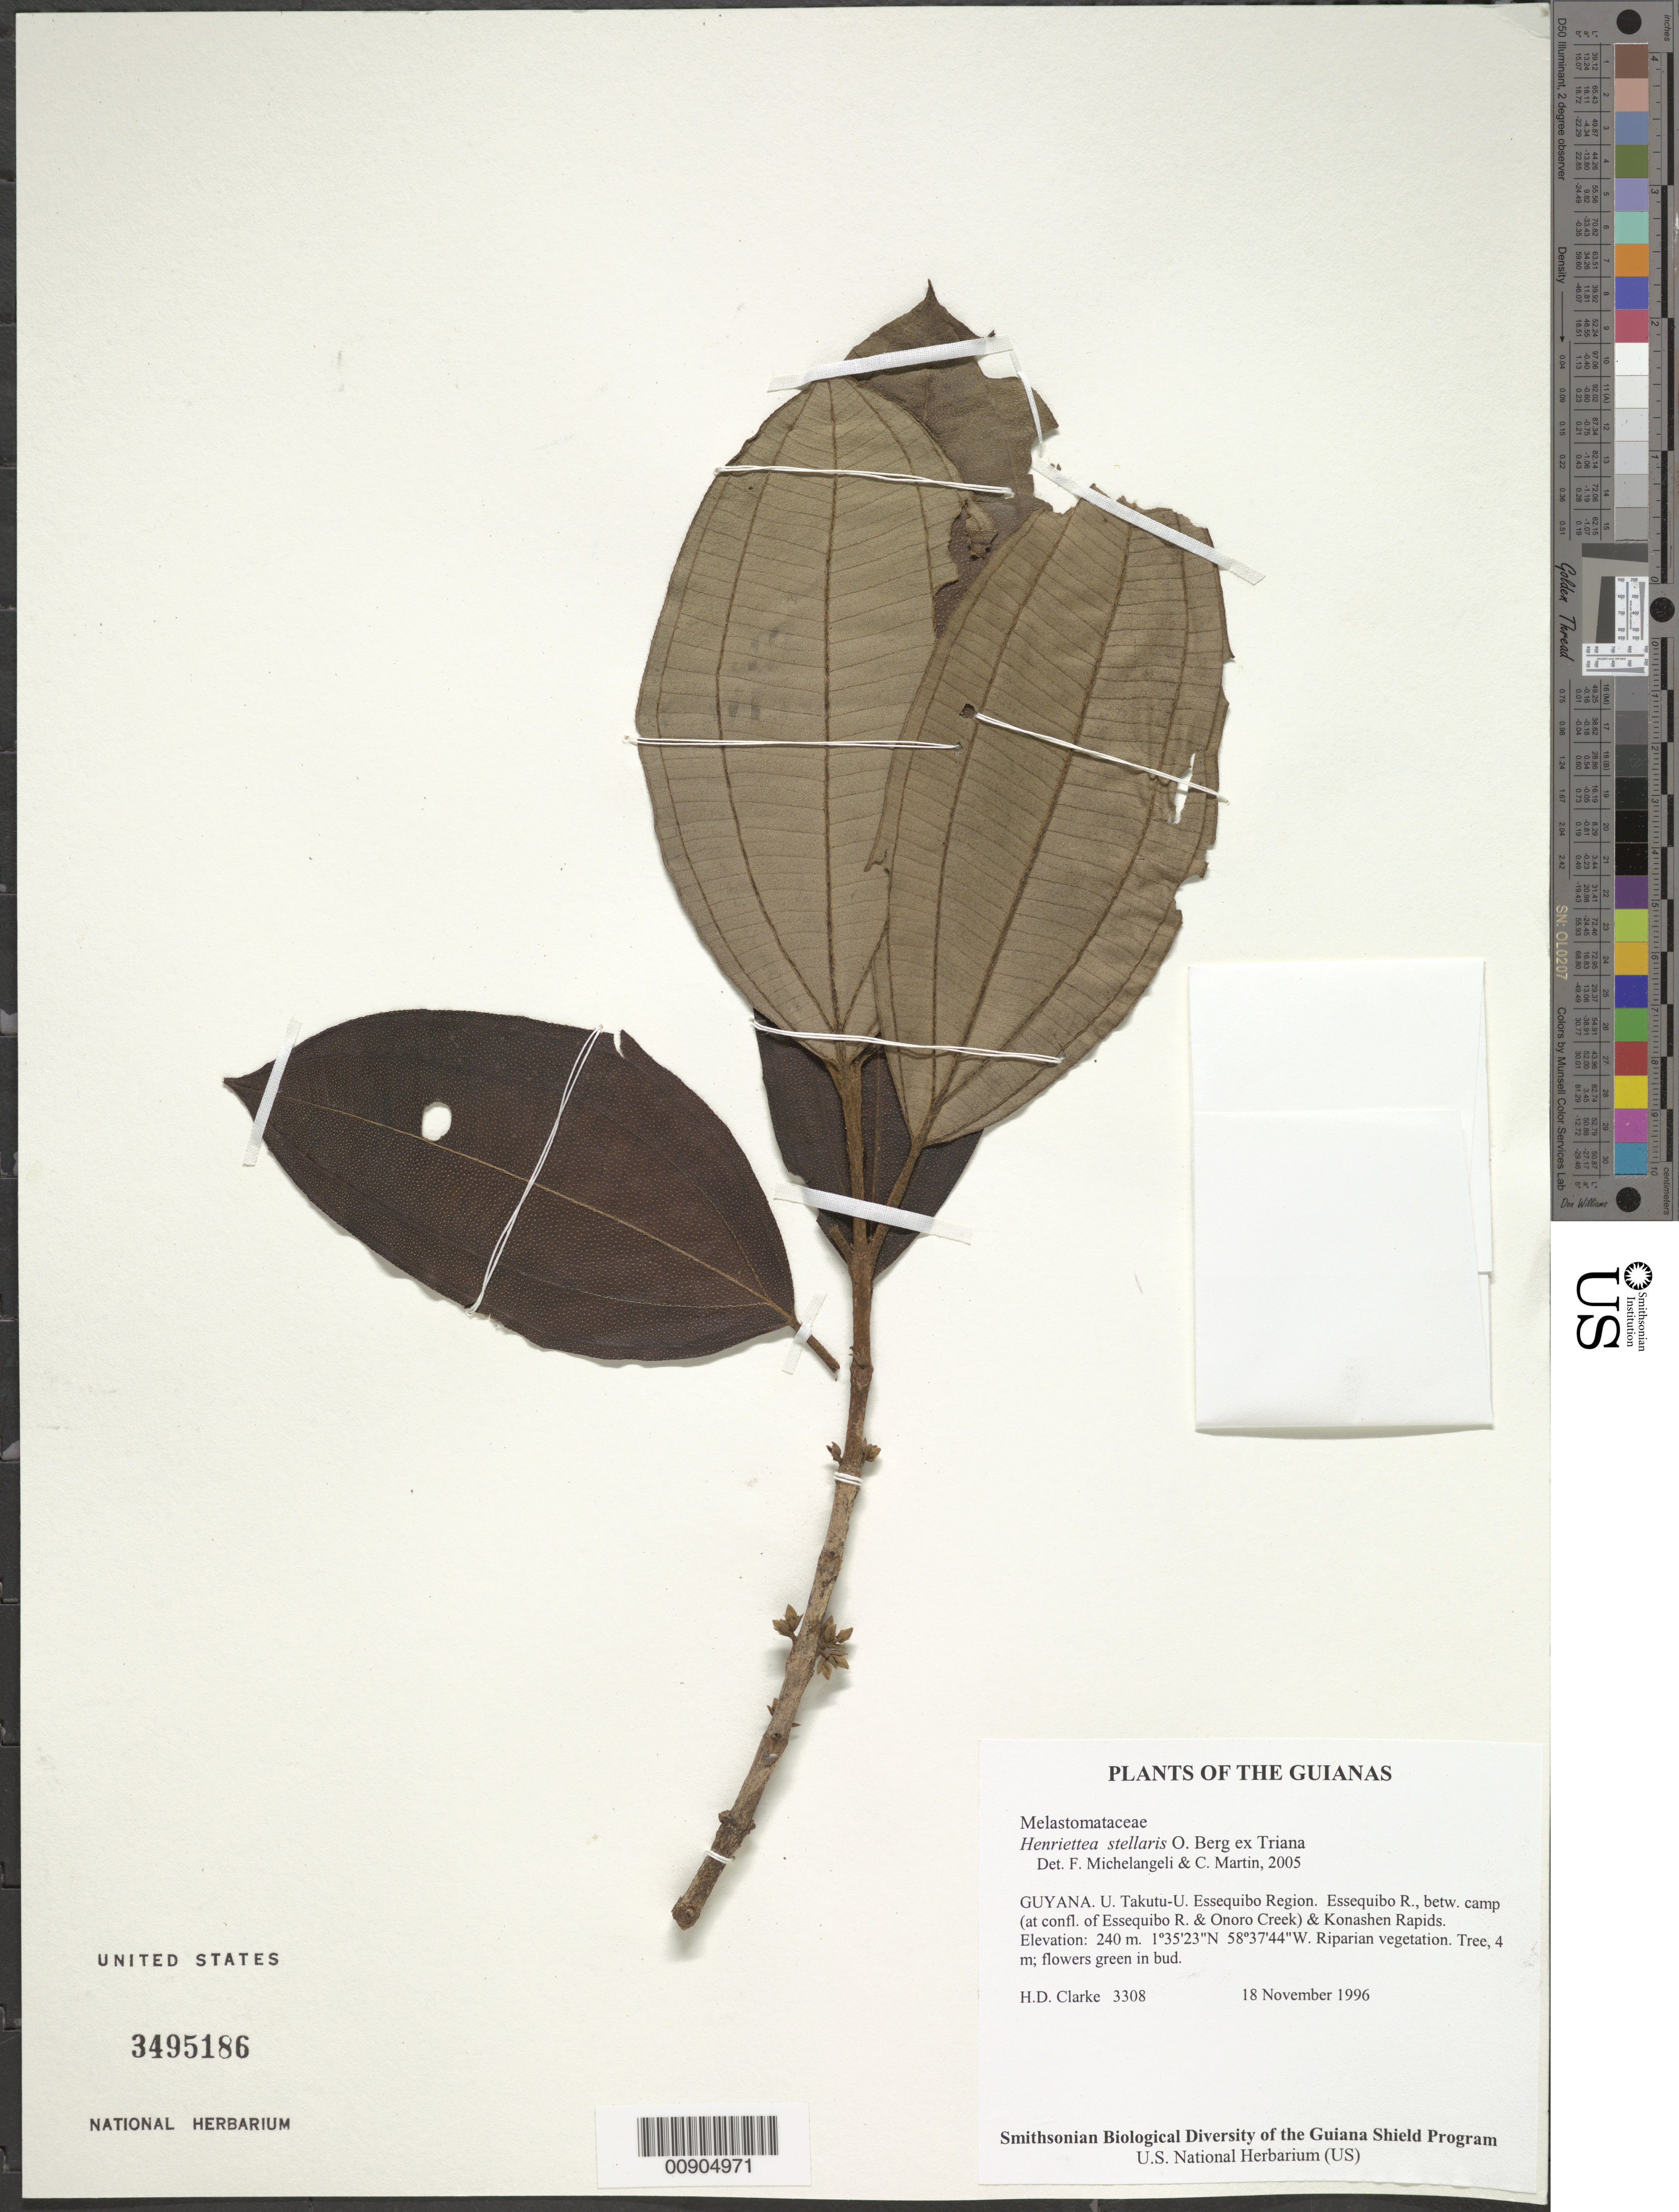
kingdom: Plantae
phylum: Tracheophyta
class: Magnoliopsida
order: Myrtales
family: Melastomataceae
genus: Henriettea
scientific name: Henriettea stellaris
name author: O. Berg ex Triana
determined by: Michelangeli, F. A.; Martin, C.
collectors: H. D. Clarke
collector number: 3308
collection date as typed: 18 November 1996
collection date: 1996-11-18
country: Guyana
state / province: U. Takutu-U. Essequibo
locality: Essequibo R., betw. camp (at confl. of Essequibo R. & Onoro Creek) & Konashen Rapids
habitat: Riparian vegetation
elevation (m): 240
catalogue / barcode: US 3495186